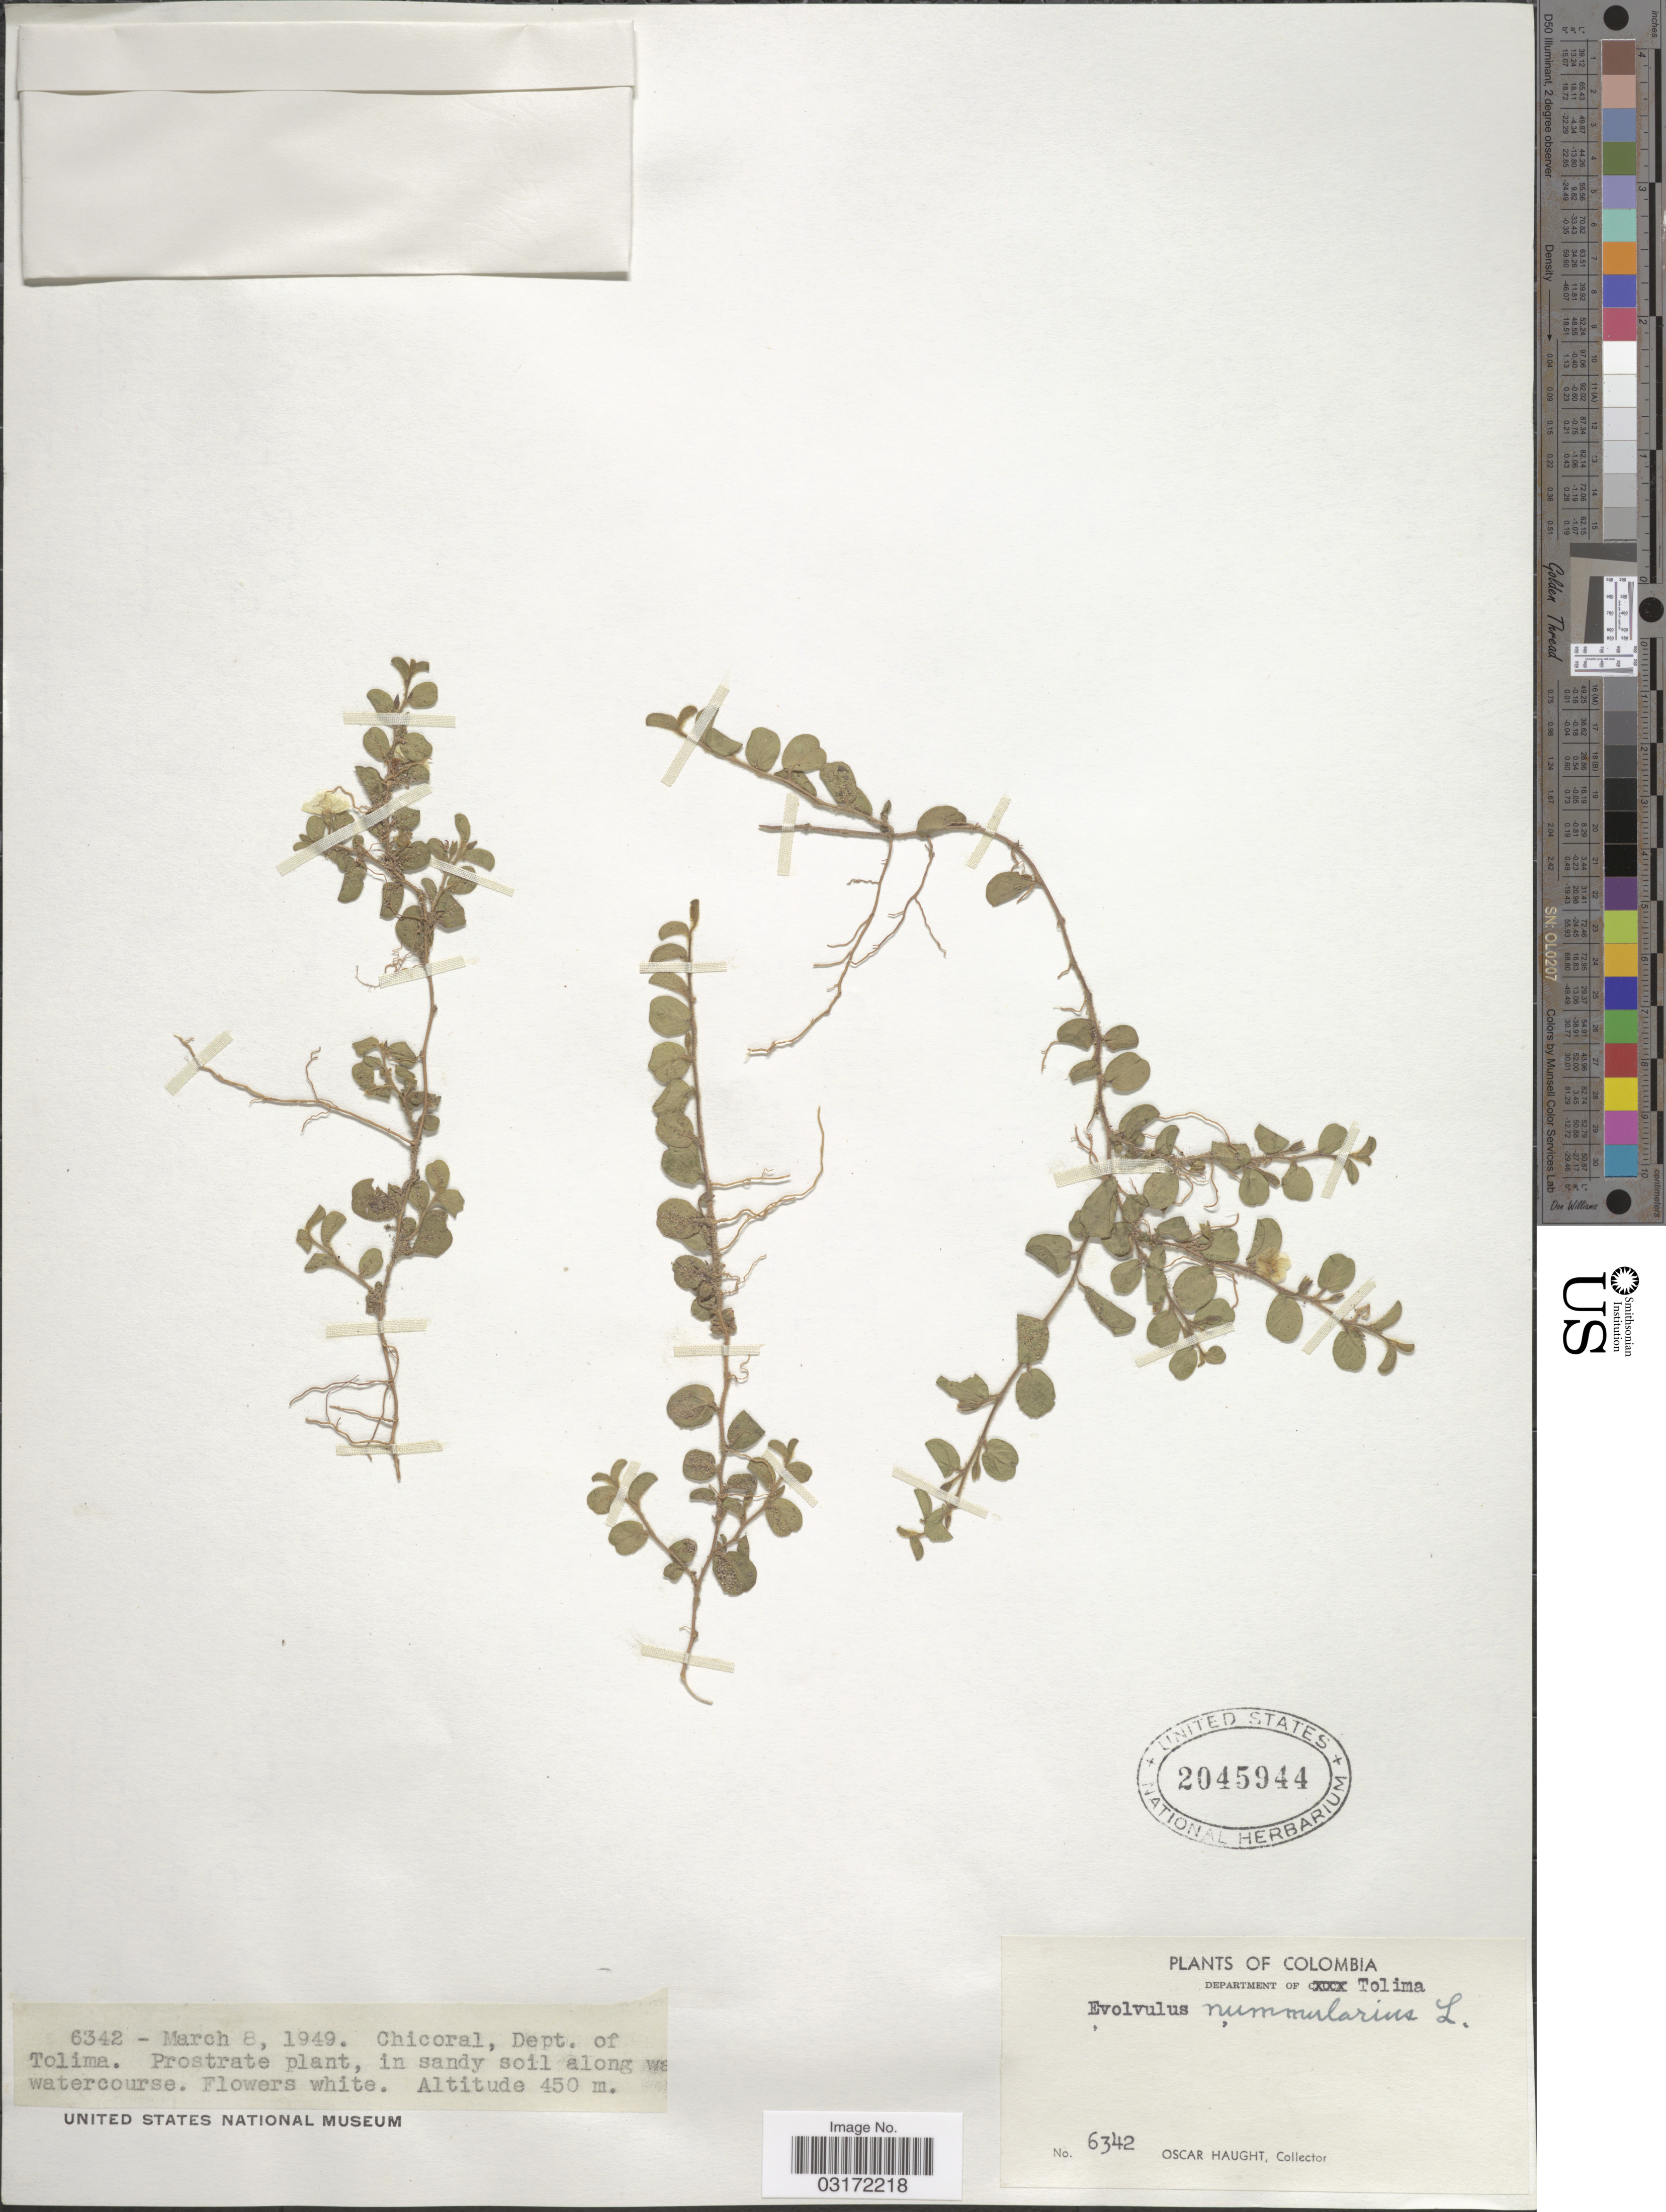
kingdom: Plantae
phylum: Tracheophyta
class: Magnoliopsida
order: Solanales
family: Convolvulaceae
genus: Evolvulus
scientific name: Evolvulus nummularius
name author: (L.) L.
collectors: O. Haught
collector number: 6342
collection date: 1949-03-08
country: Colombia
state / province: Tolima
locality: Department of Tolima. Chicoral.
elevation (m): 450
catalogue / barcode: US 2045944